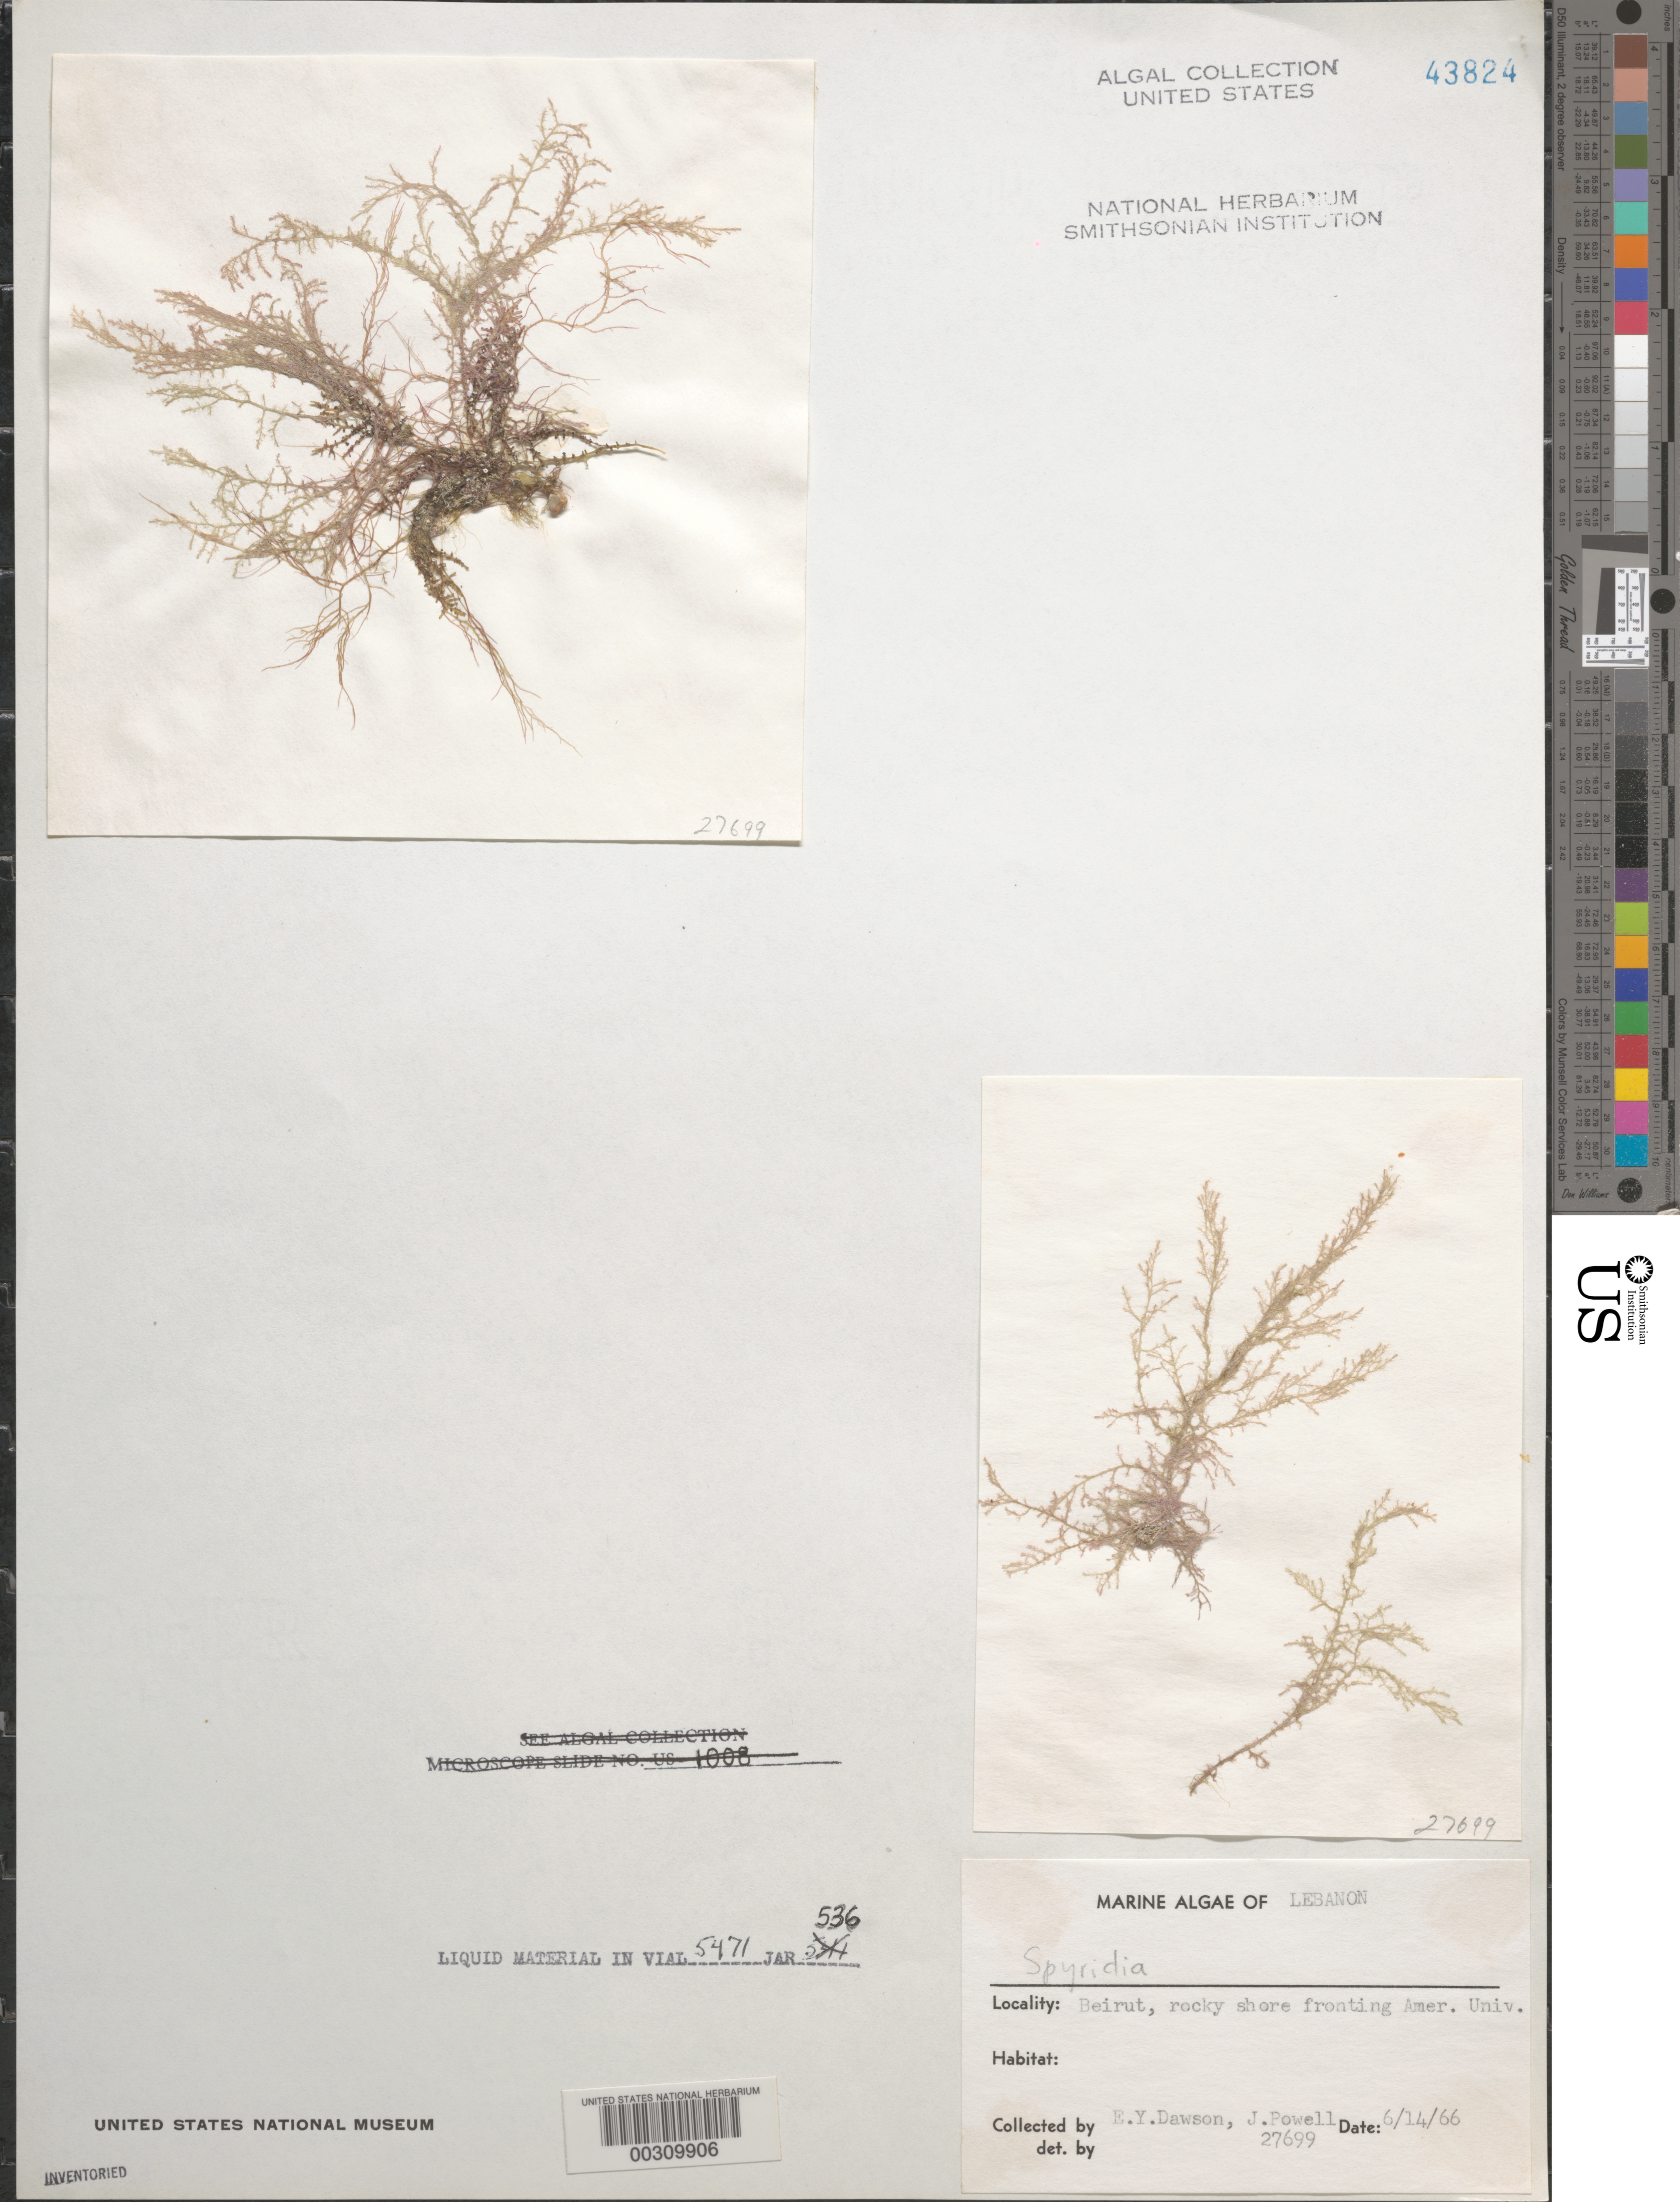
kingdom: Plantae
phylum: Rhodophyta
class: Florideophyceae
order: Ceramiales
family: Spyridiaceae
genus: Spyridia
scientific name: Spyridia sp.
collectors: E. Y. Dawson & J. Powell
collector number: EYD 27699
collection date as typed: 14 Jun 1966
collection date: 1966-06-14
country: Lebanon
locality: Beirut, American University shore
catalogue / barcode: US 43824